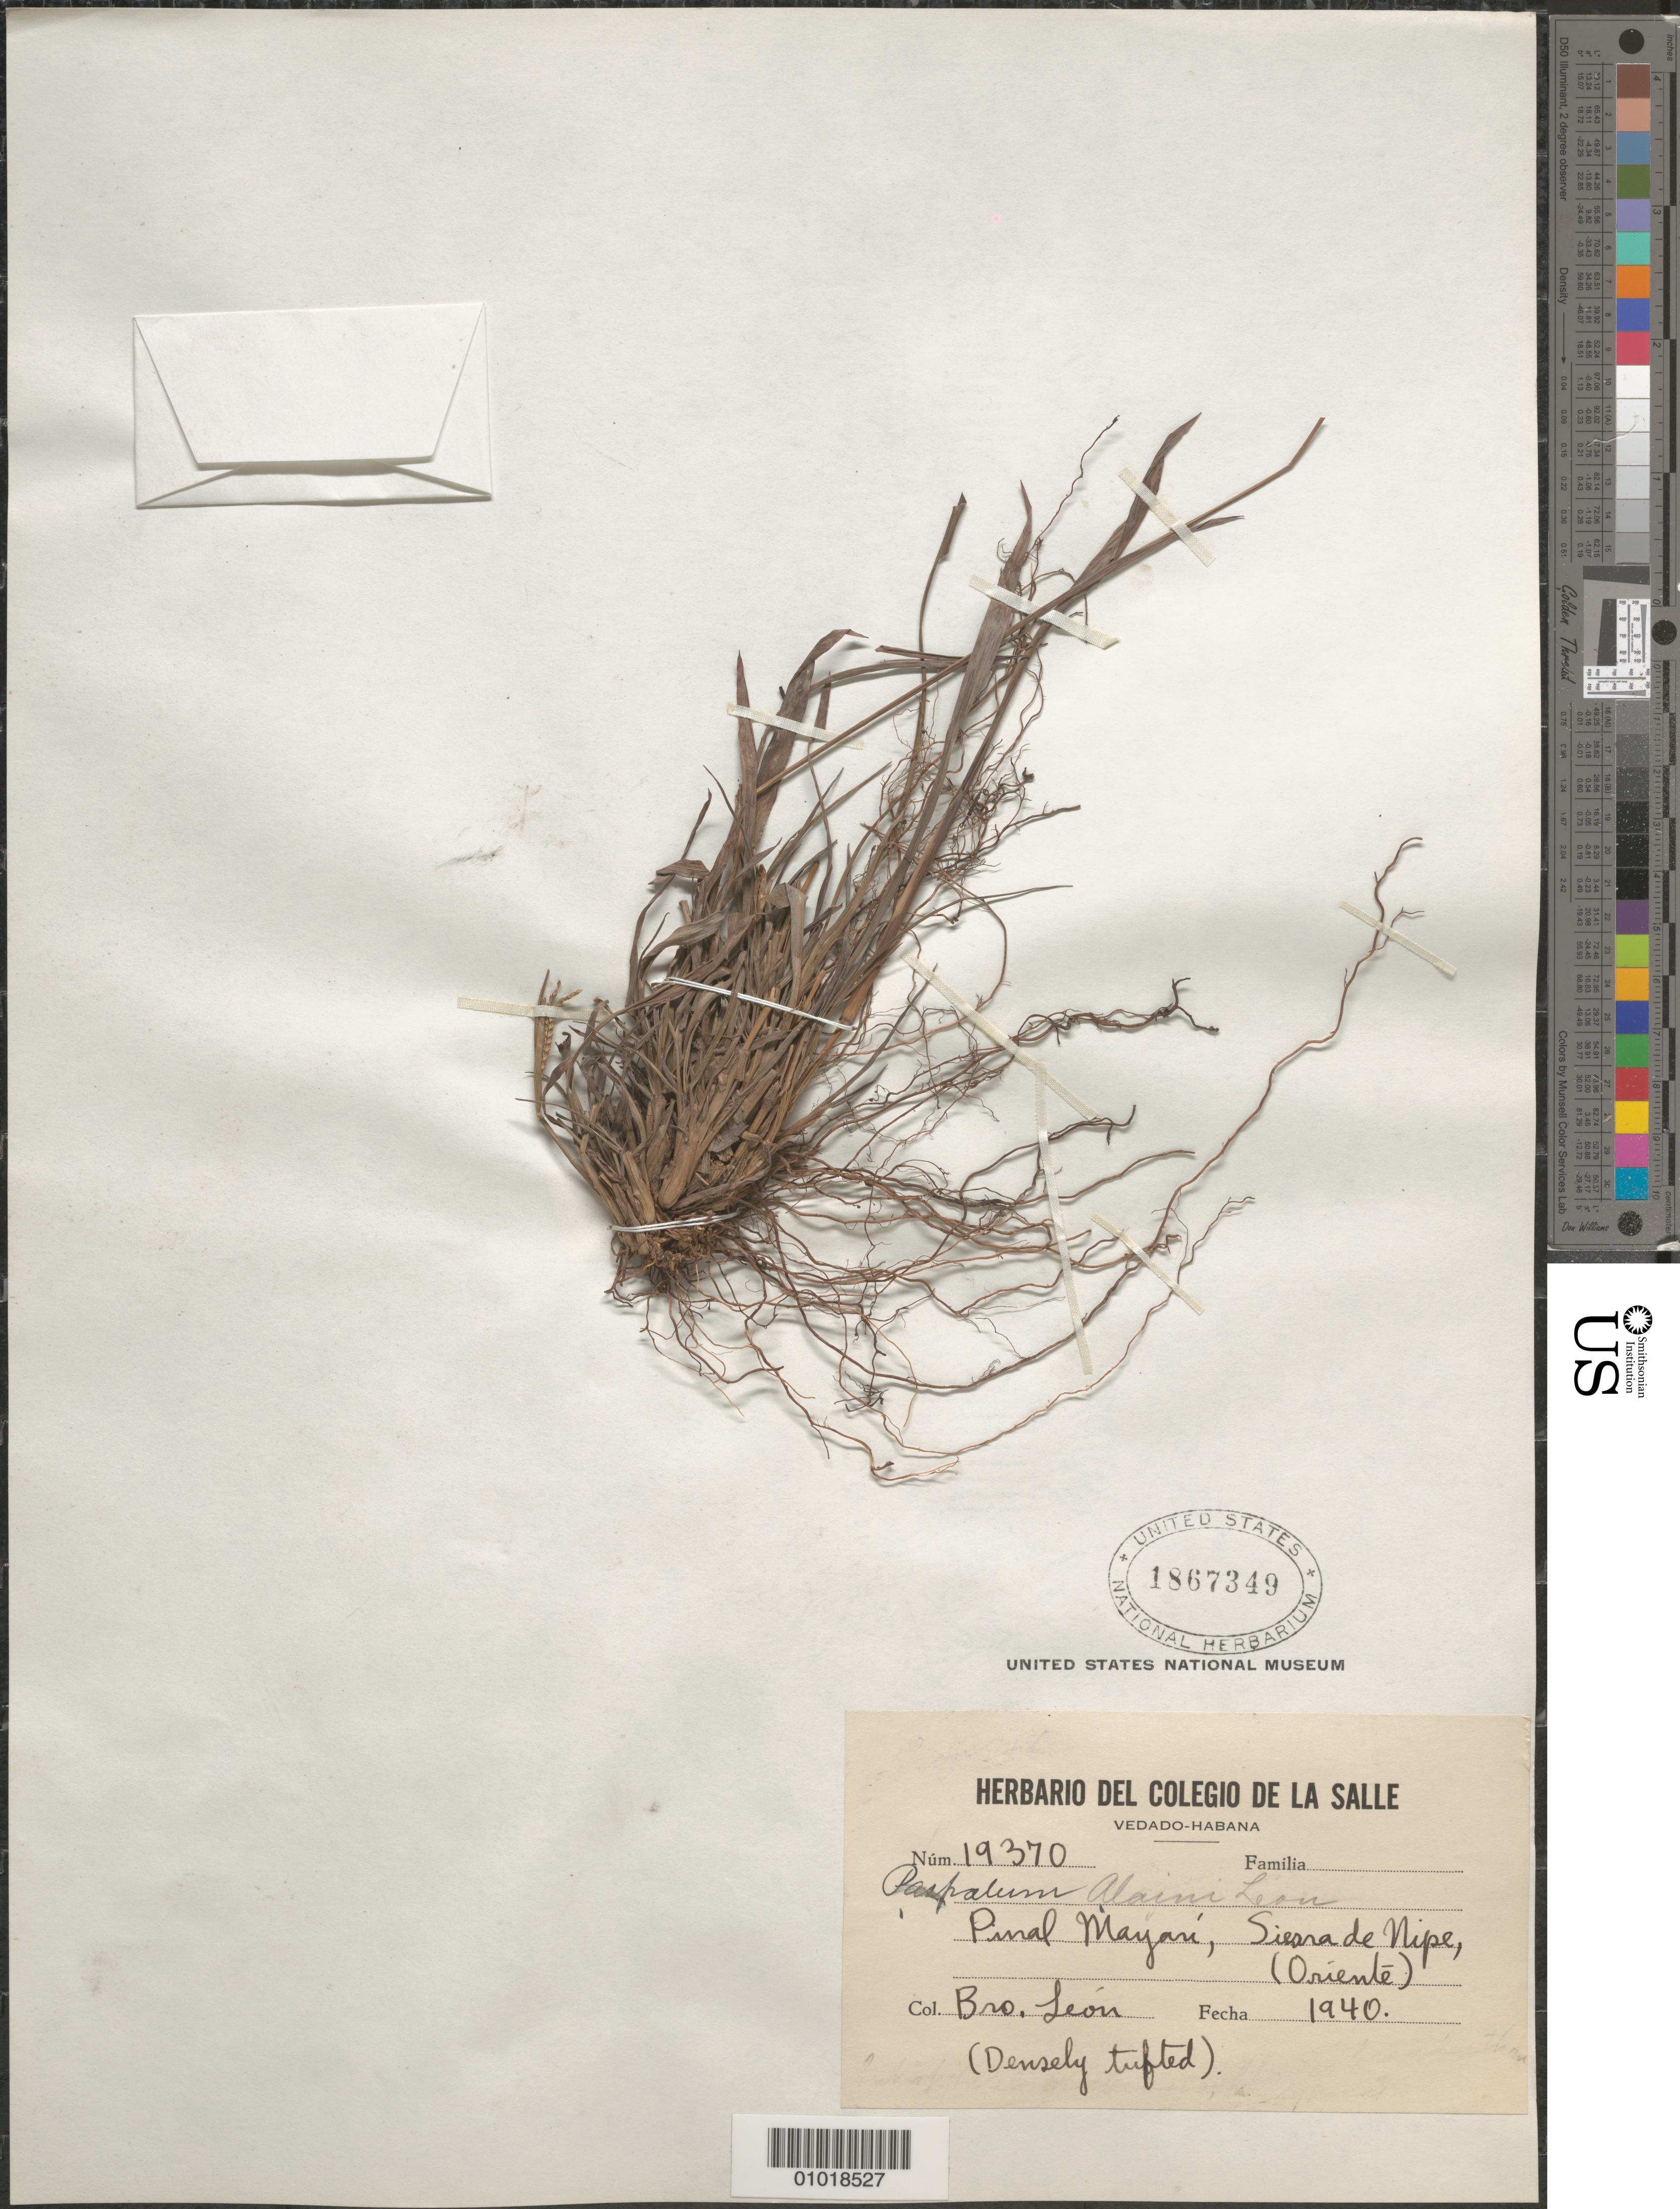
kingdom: Plantae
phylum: Tracheophyta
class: Liliopsida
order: Poales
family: Poaceae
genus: Paspalum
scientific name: Paspalum alaini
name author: León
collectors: Bro. León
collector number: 19370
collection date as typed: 1940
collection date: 1940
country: Cuba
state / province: Holguín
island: Cuba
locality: Pinar Mayari [sp], Sierra del Nipe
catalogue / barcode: US 1867349